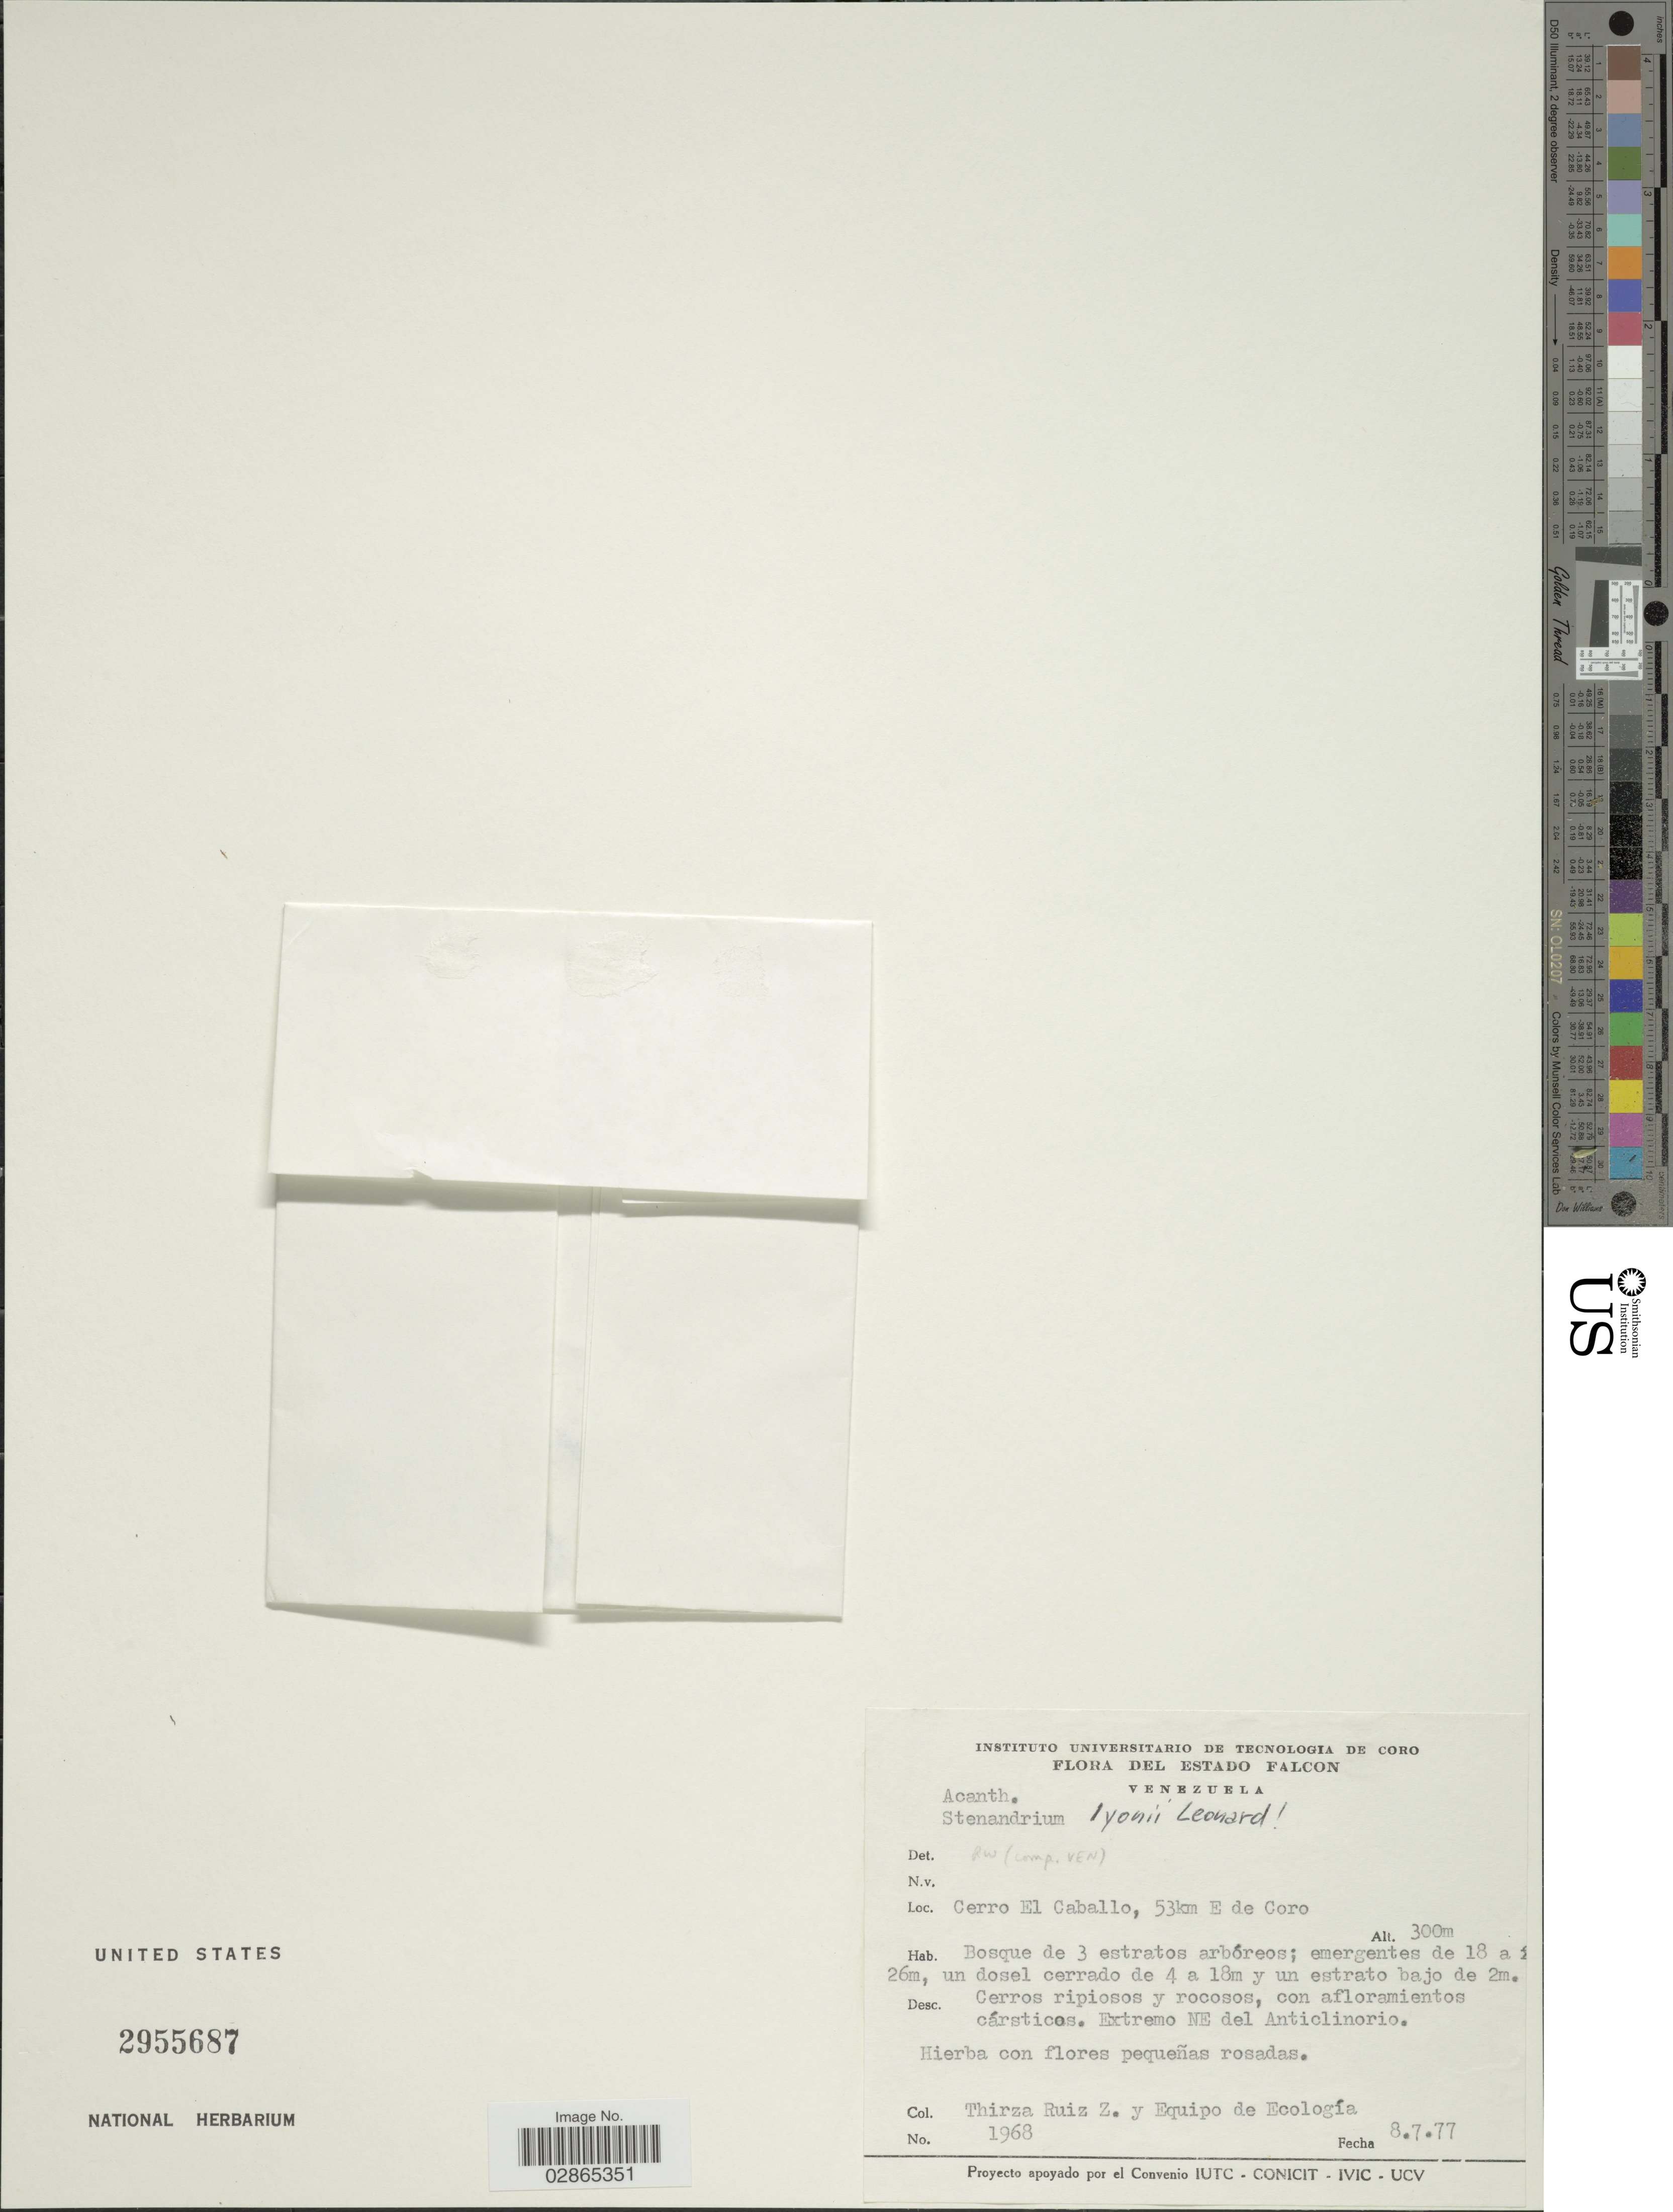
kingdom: Plantae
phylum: Tracheophyta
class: Magnoliopsida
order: Lamiales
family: Acanthaceae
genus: Stenandrium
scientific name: Stenandrium lyonii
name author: J.R. Johnst.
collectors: T. Ruíz & Eq. Ecologia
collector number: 1968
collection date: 1977-07-08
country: Venezuela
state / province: Falcón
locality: Cerro El Caballo, 53km E de Coro. Extremo NE del Anticlinorio.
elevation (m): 300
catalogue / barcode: US 2955687